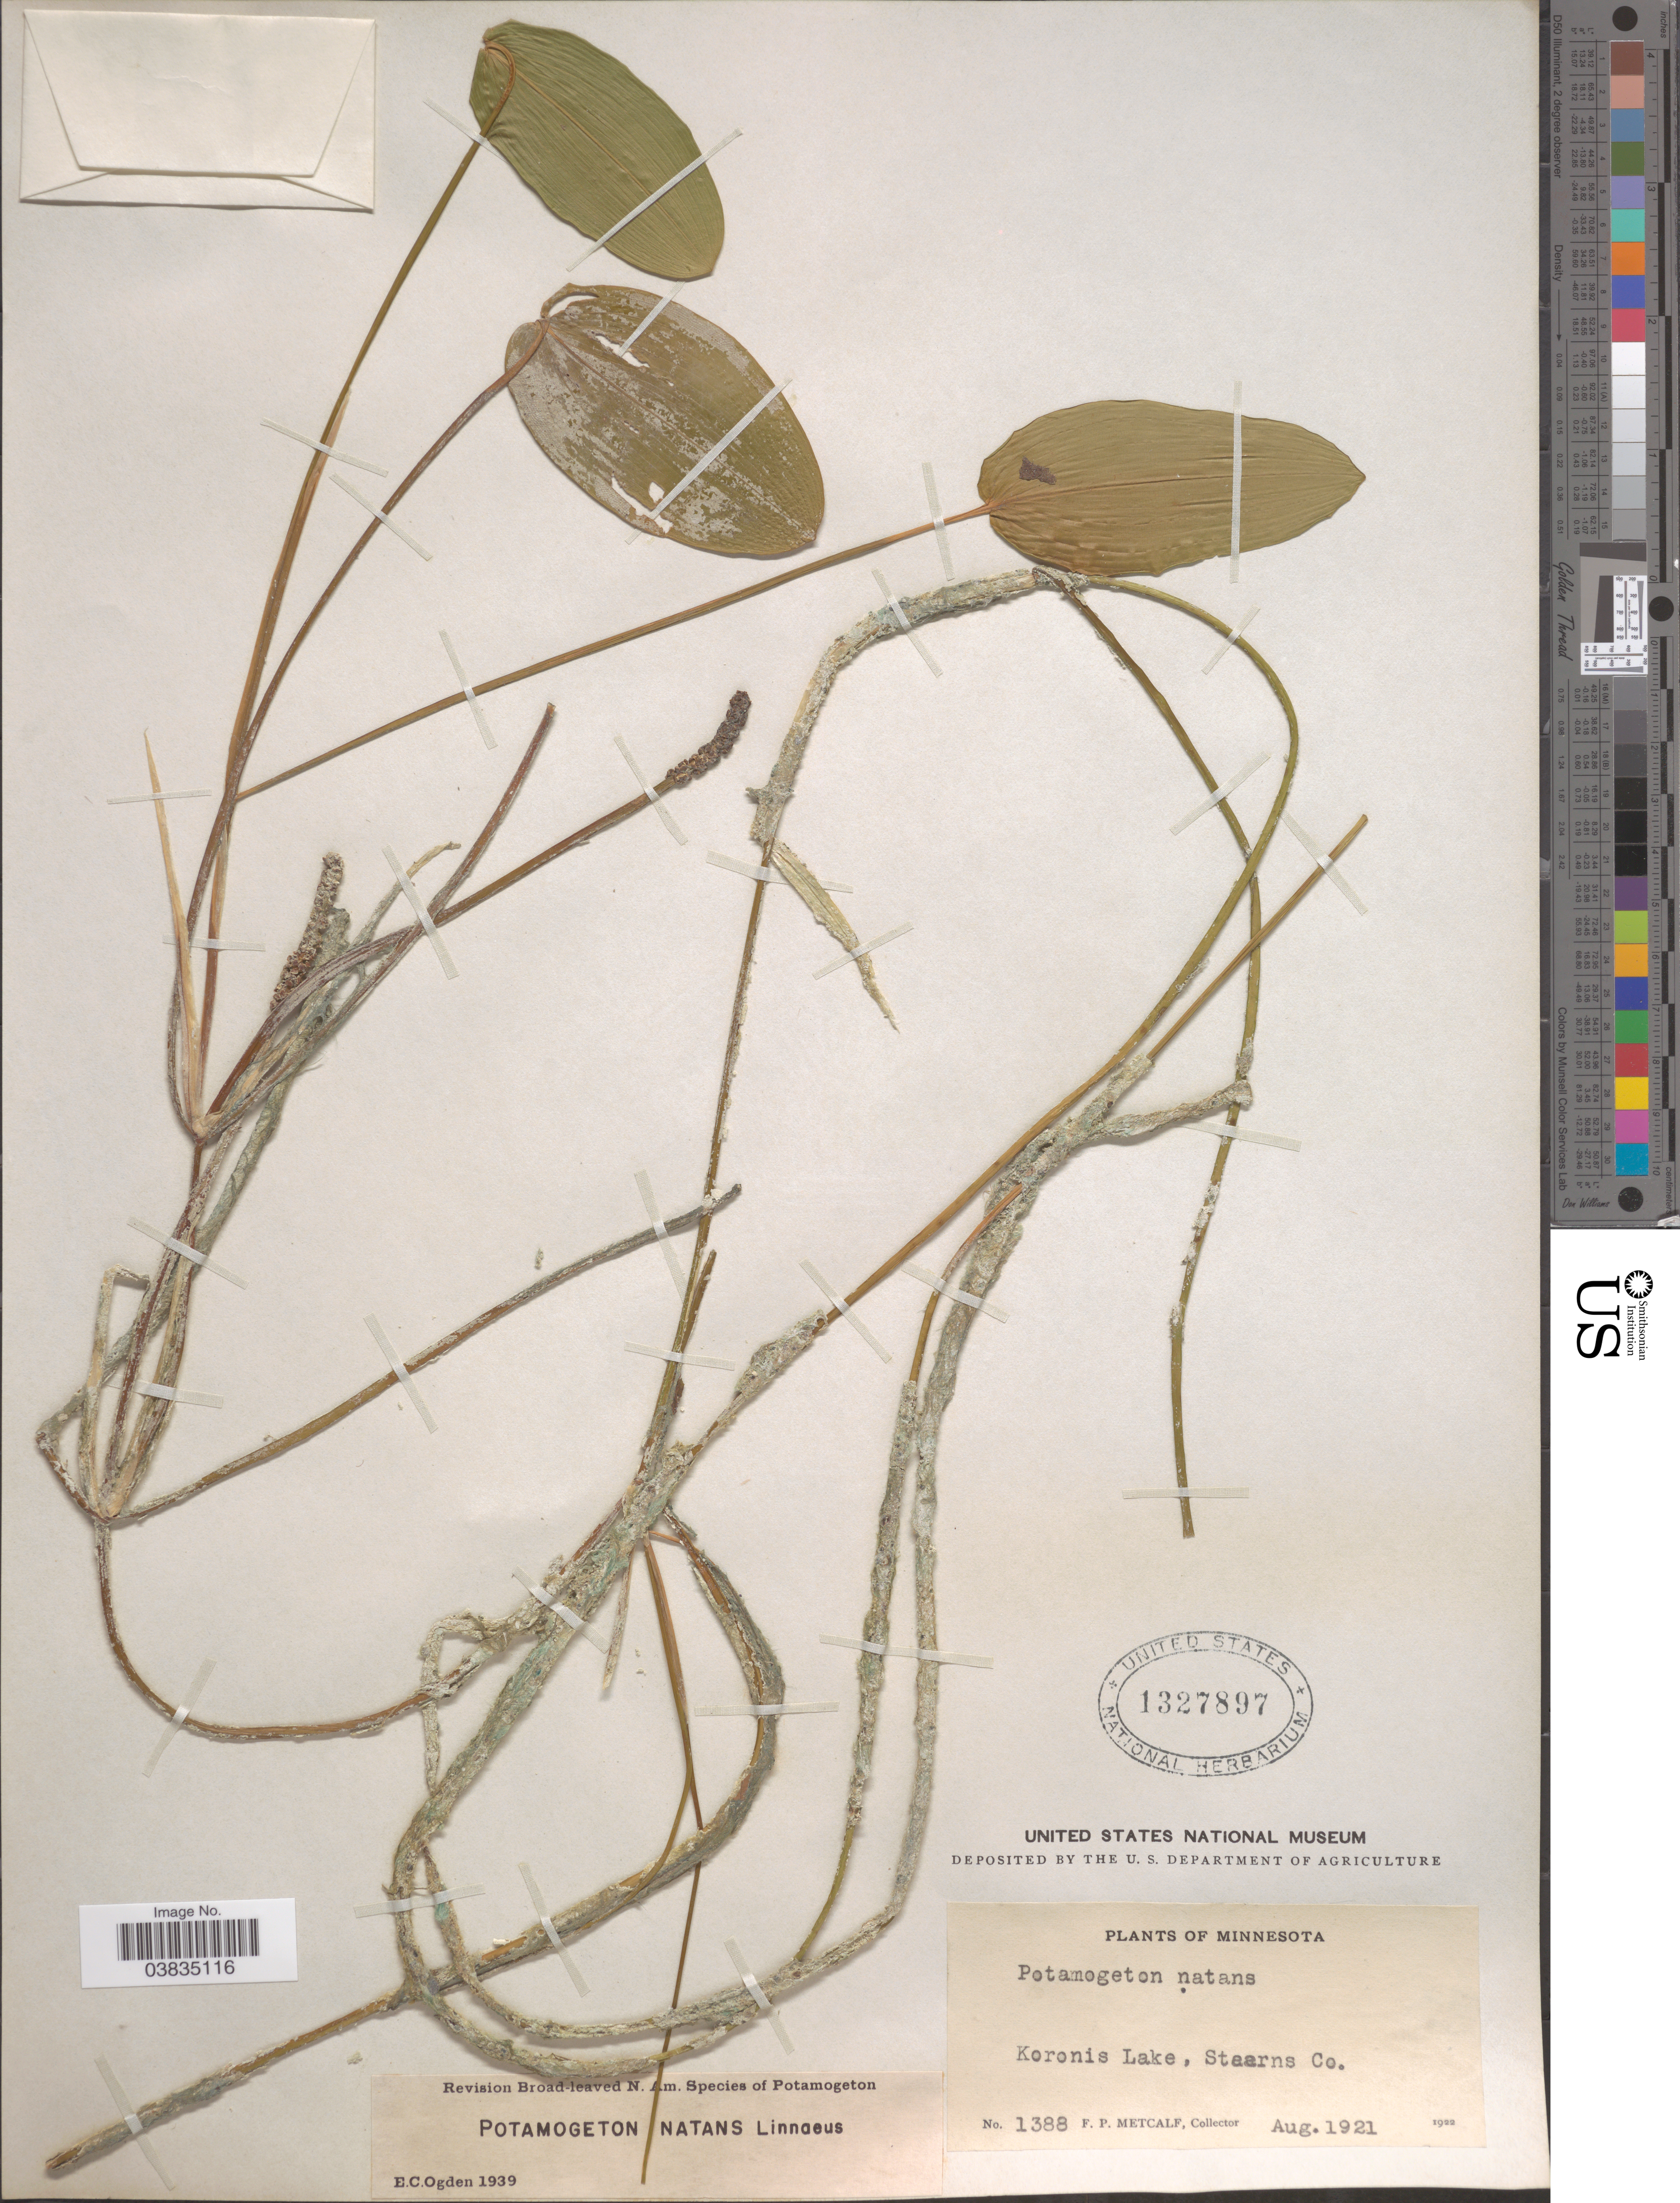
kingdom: Plantae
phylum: Tracheophyta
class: Liliopsida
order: Alismatales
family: Potamogetonaceae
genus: Potamogeton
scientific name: Potamogeton natans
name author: L.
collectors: F. Metcalf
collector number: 1388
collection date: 1921-08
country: United States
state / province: Minnesota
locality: Koronis Lake, Stearns Co.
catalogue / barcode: US 1327897